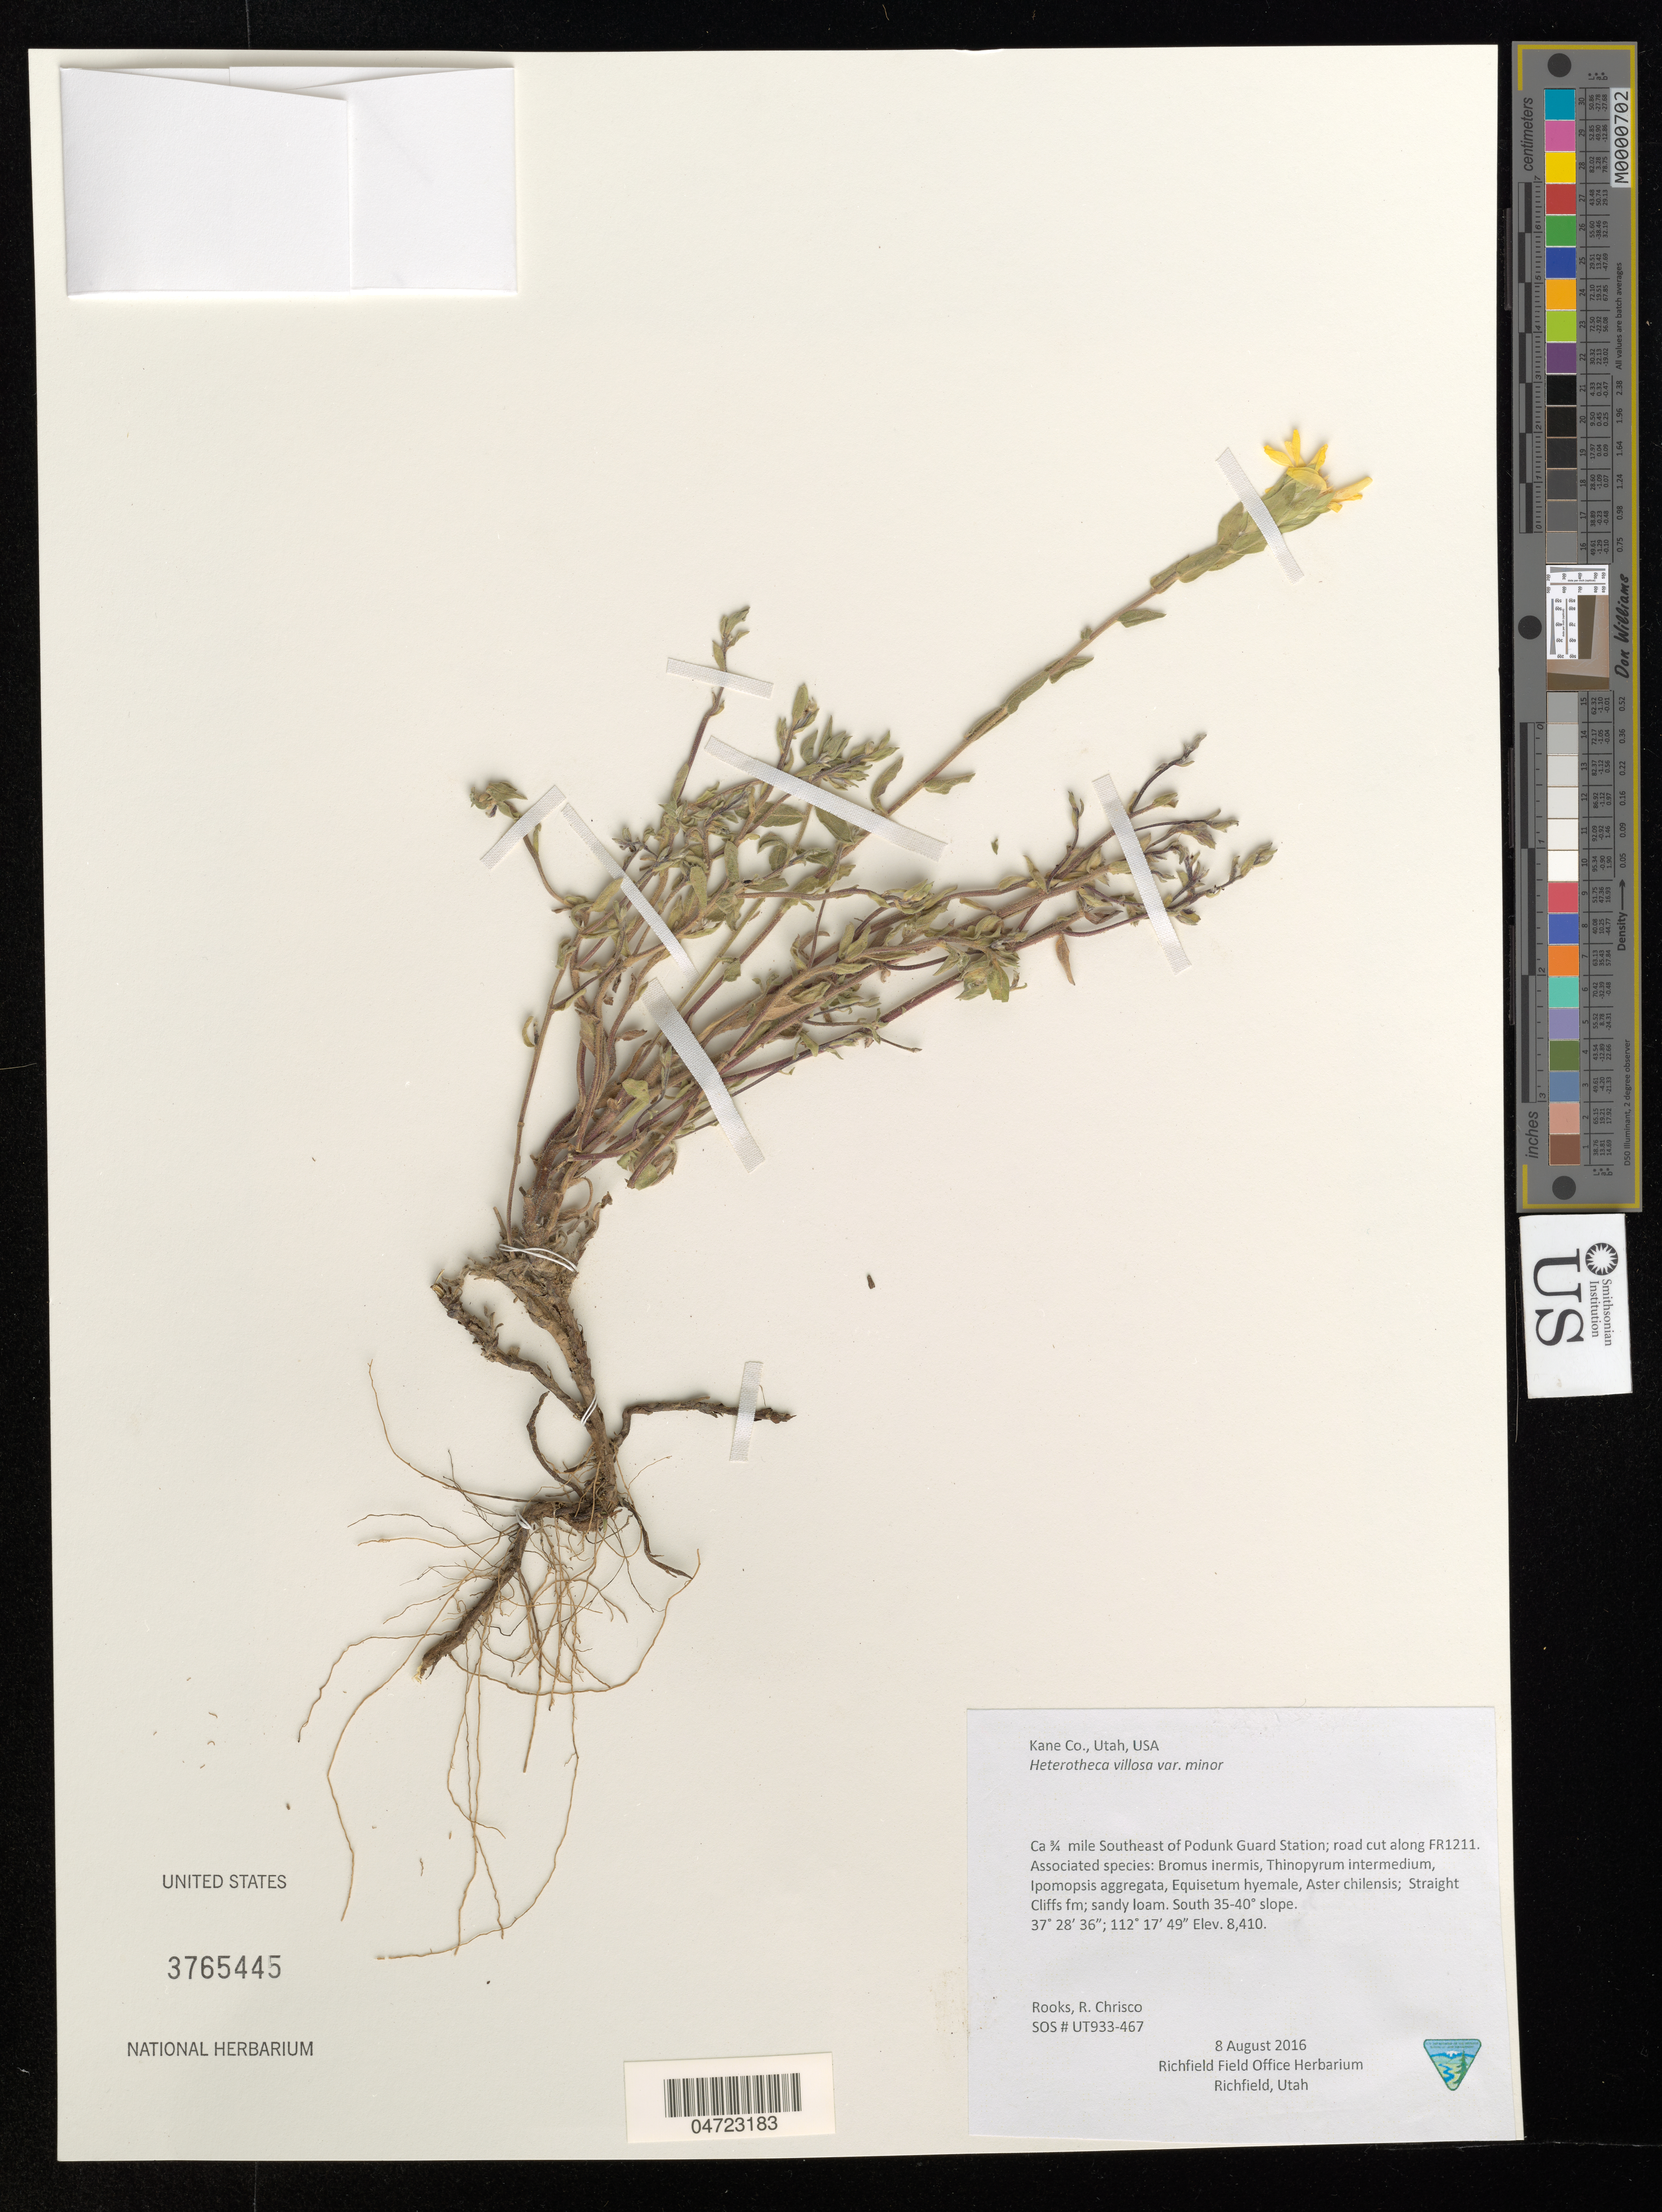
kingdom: Plantae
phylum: Tracheophyta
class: Magnoliopsida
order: Asterales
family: Asteraceae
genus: Heterotheca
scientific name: Heterotheca villosa var. minor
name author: (Hook.) Semple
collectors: -. Rooks & R. Chrisco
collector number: UT933-467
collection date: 2016-08-08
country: United States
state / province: Utah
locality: Kane Co. Ca ¾ mile Southeast of Podunk Guard Station; road cut along FR1211.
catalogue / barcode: US 3765445